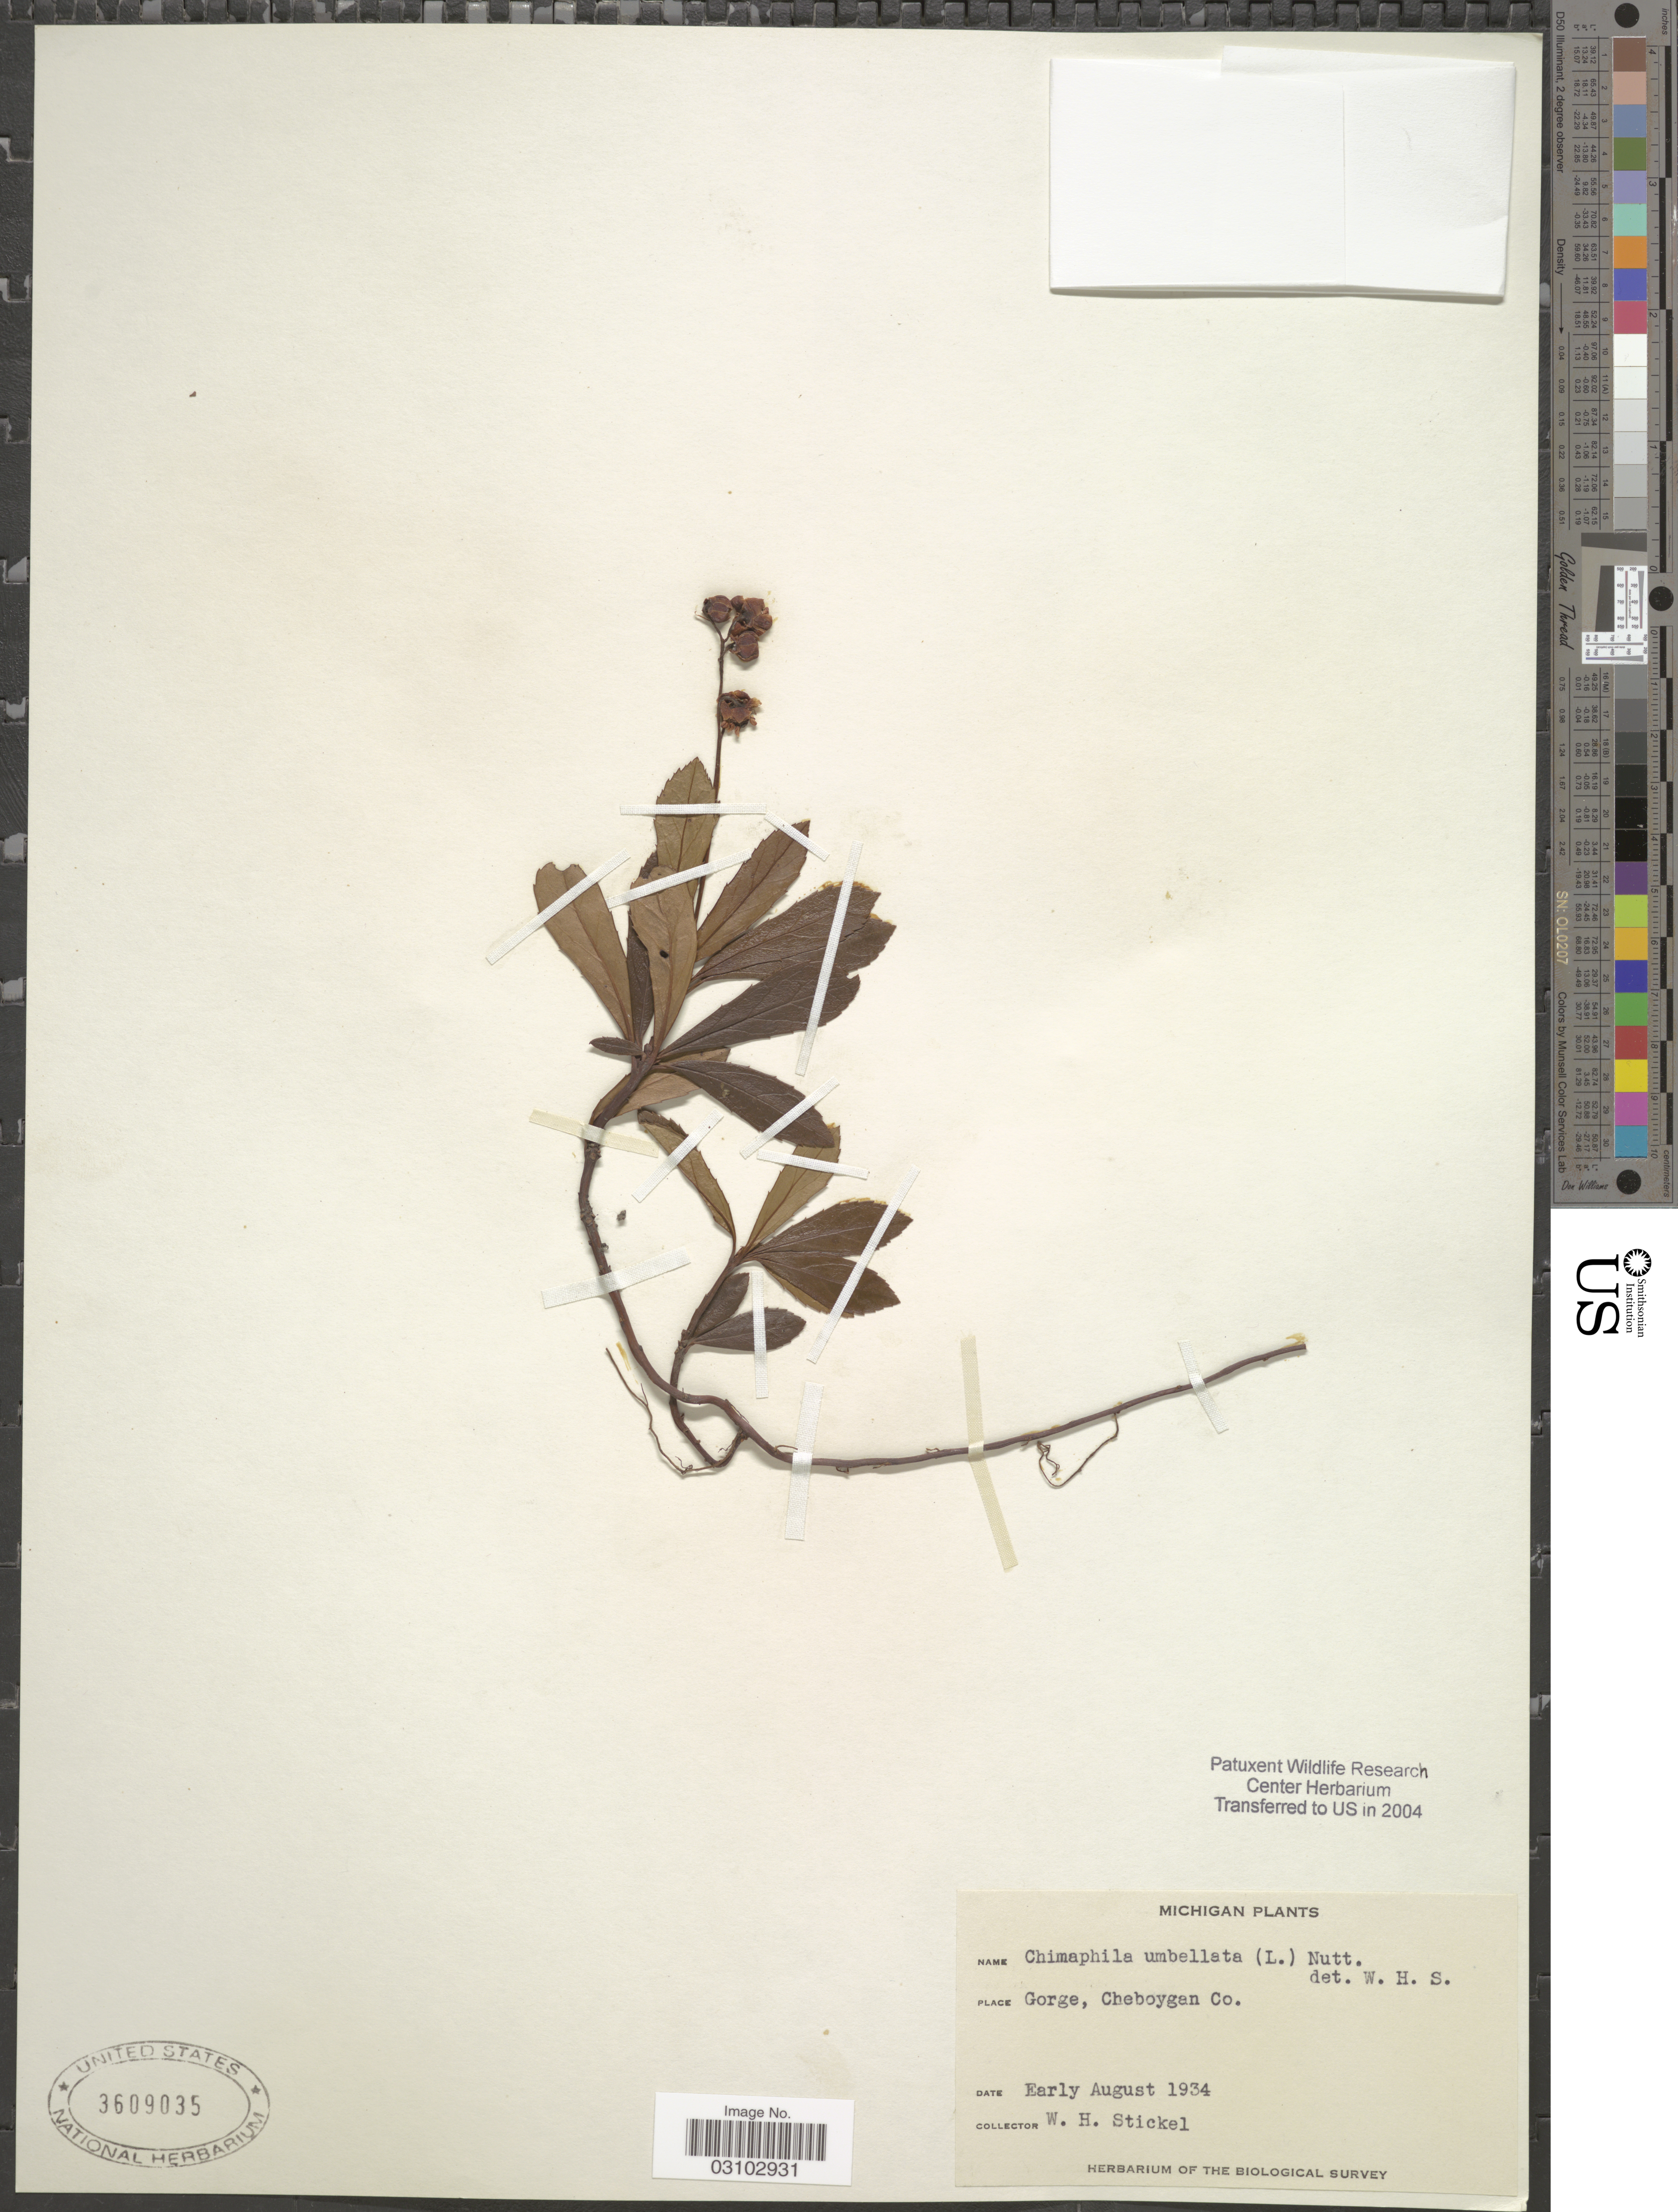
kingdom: Plantae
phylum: Tracheophyta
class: Magnoliopsida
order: Ericales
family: Ericaceae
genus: Chimaphila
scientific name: Chimaphila umbellata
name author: (L.) W.P.C. Barton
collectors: W. Stickel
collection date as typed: Early August 34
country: United States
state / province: Michigan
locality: Gorge, Cheboygan Co.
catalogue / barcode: US 3609035